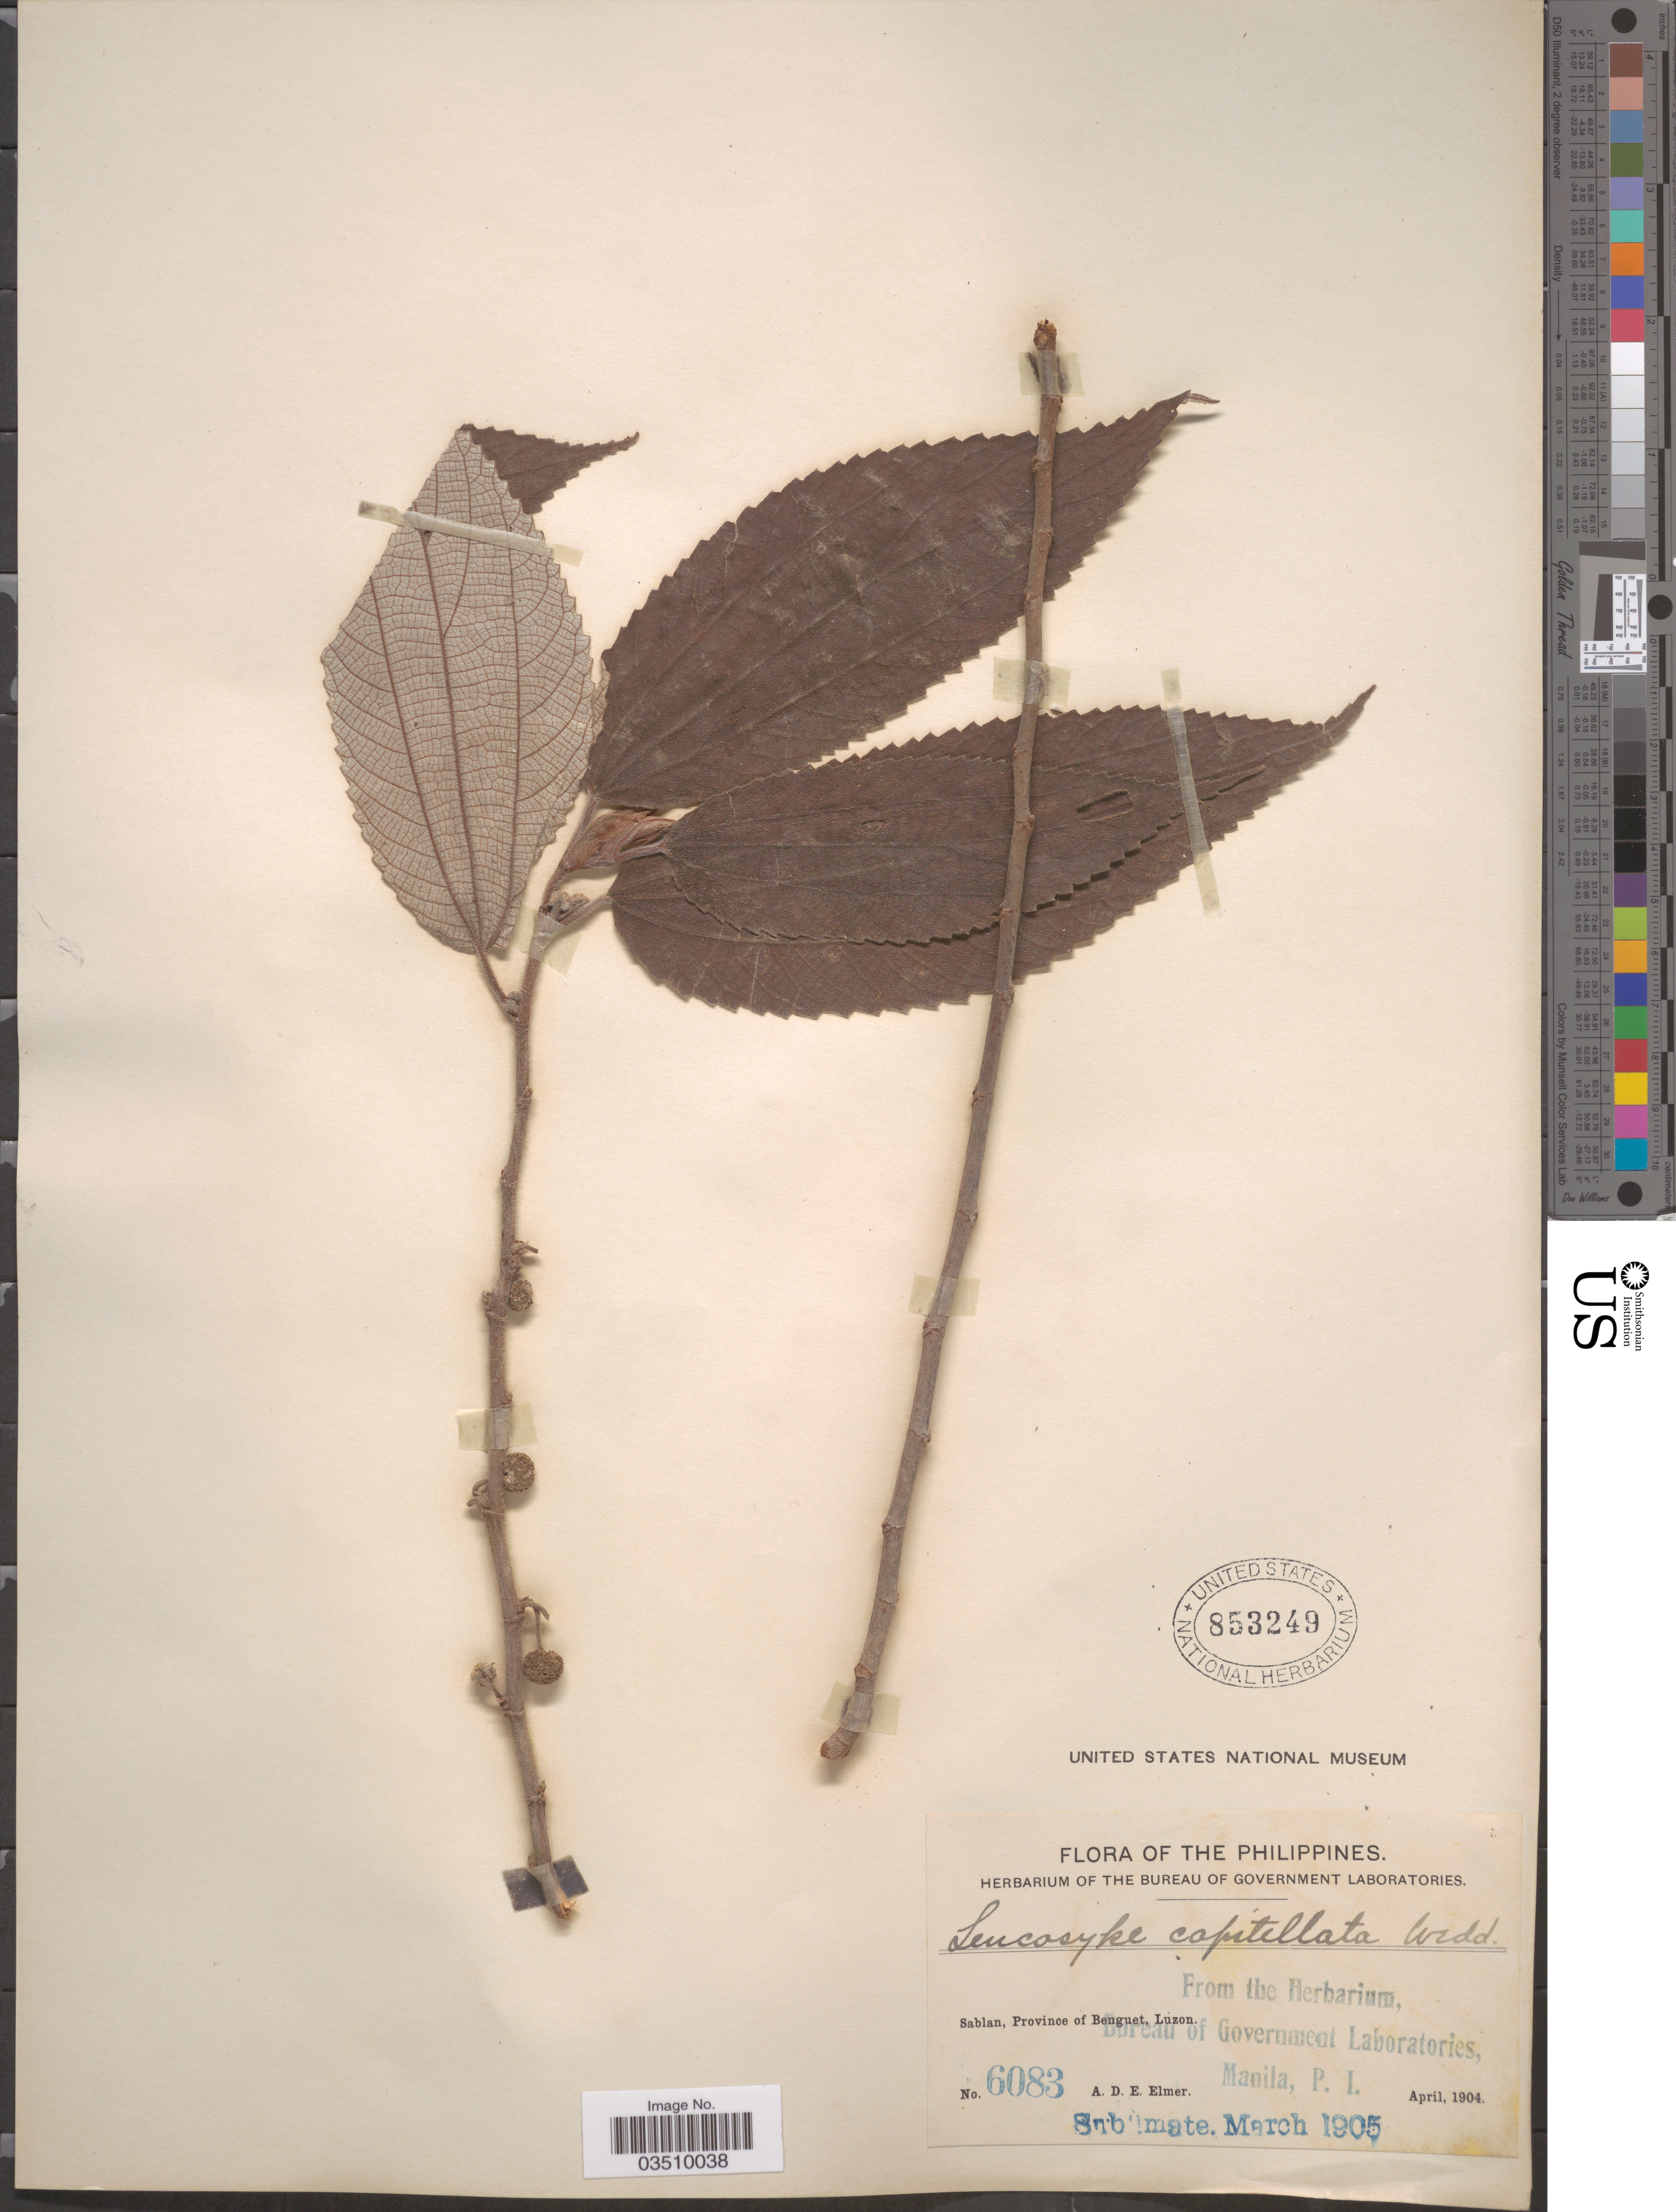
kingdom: Plantae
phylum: Tracheophyta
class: Magnoliopsida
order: Rosales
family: Urticaceae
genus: Leucosyke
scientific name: Leucosyke capitellata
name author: (Poir.) Wedd.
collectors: A. D. E. Elmer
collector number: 6083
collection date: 1904-04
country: Philippines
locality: Sablan, Province of Benguet, Luzon.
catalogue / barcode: US 853249